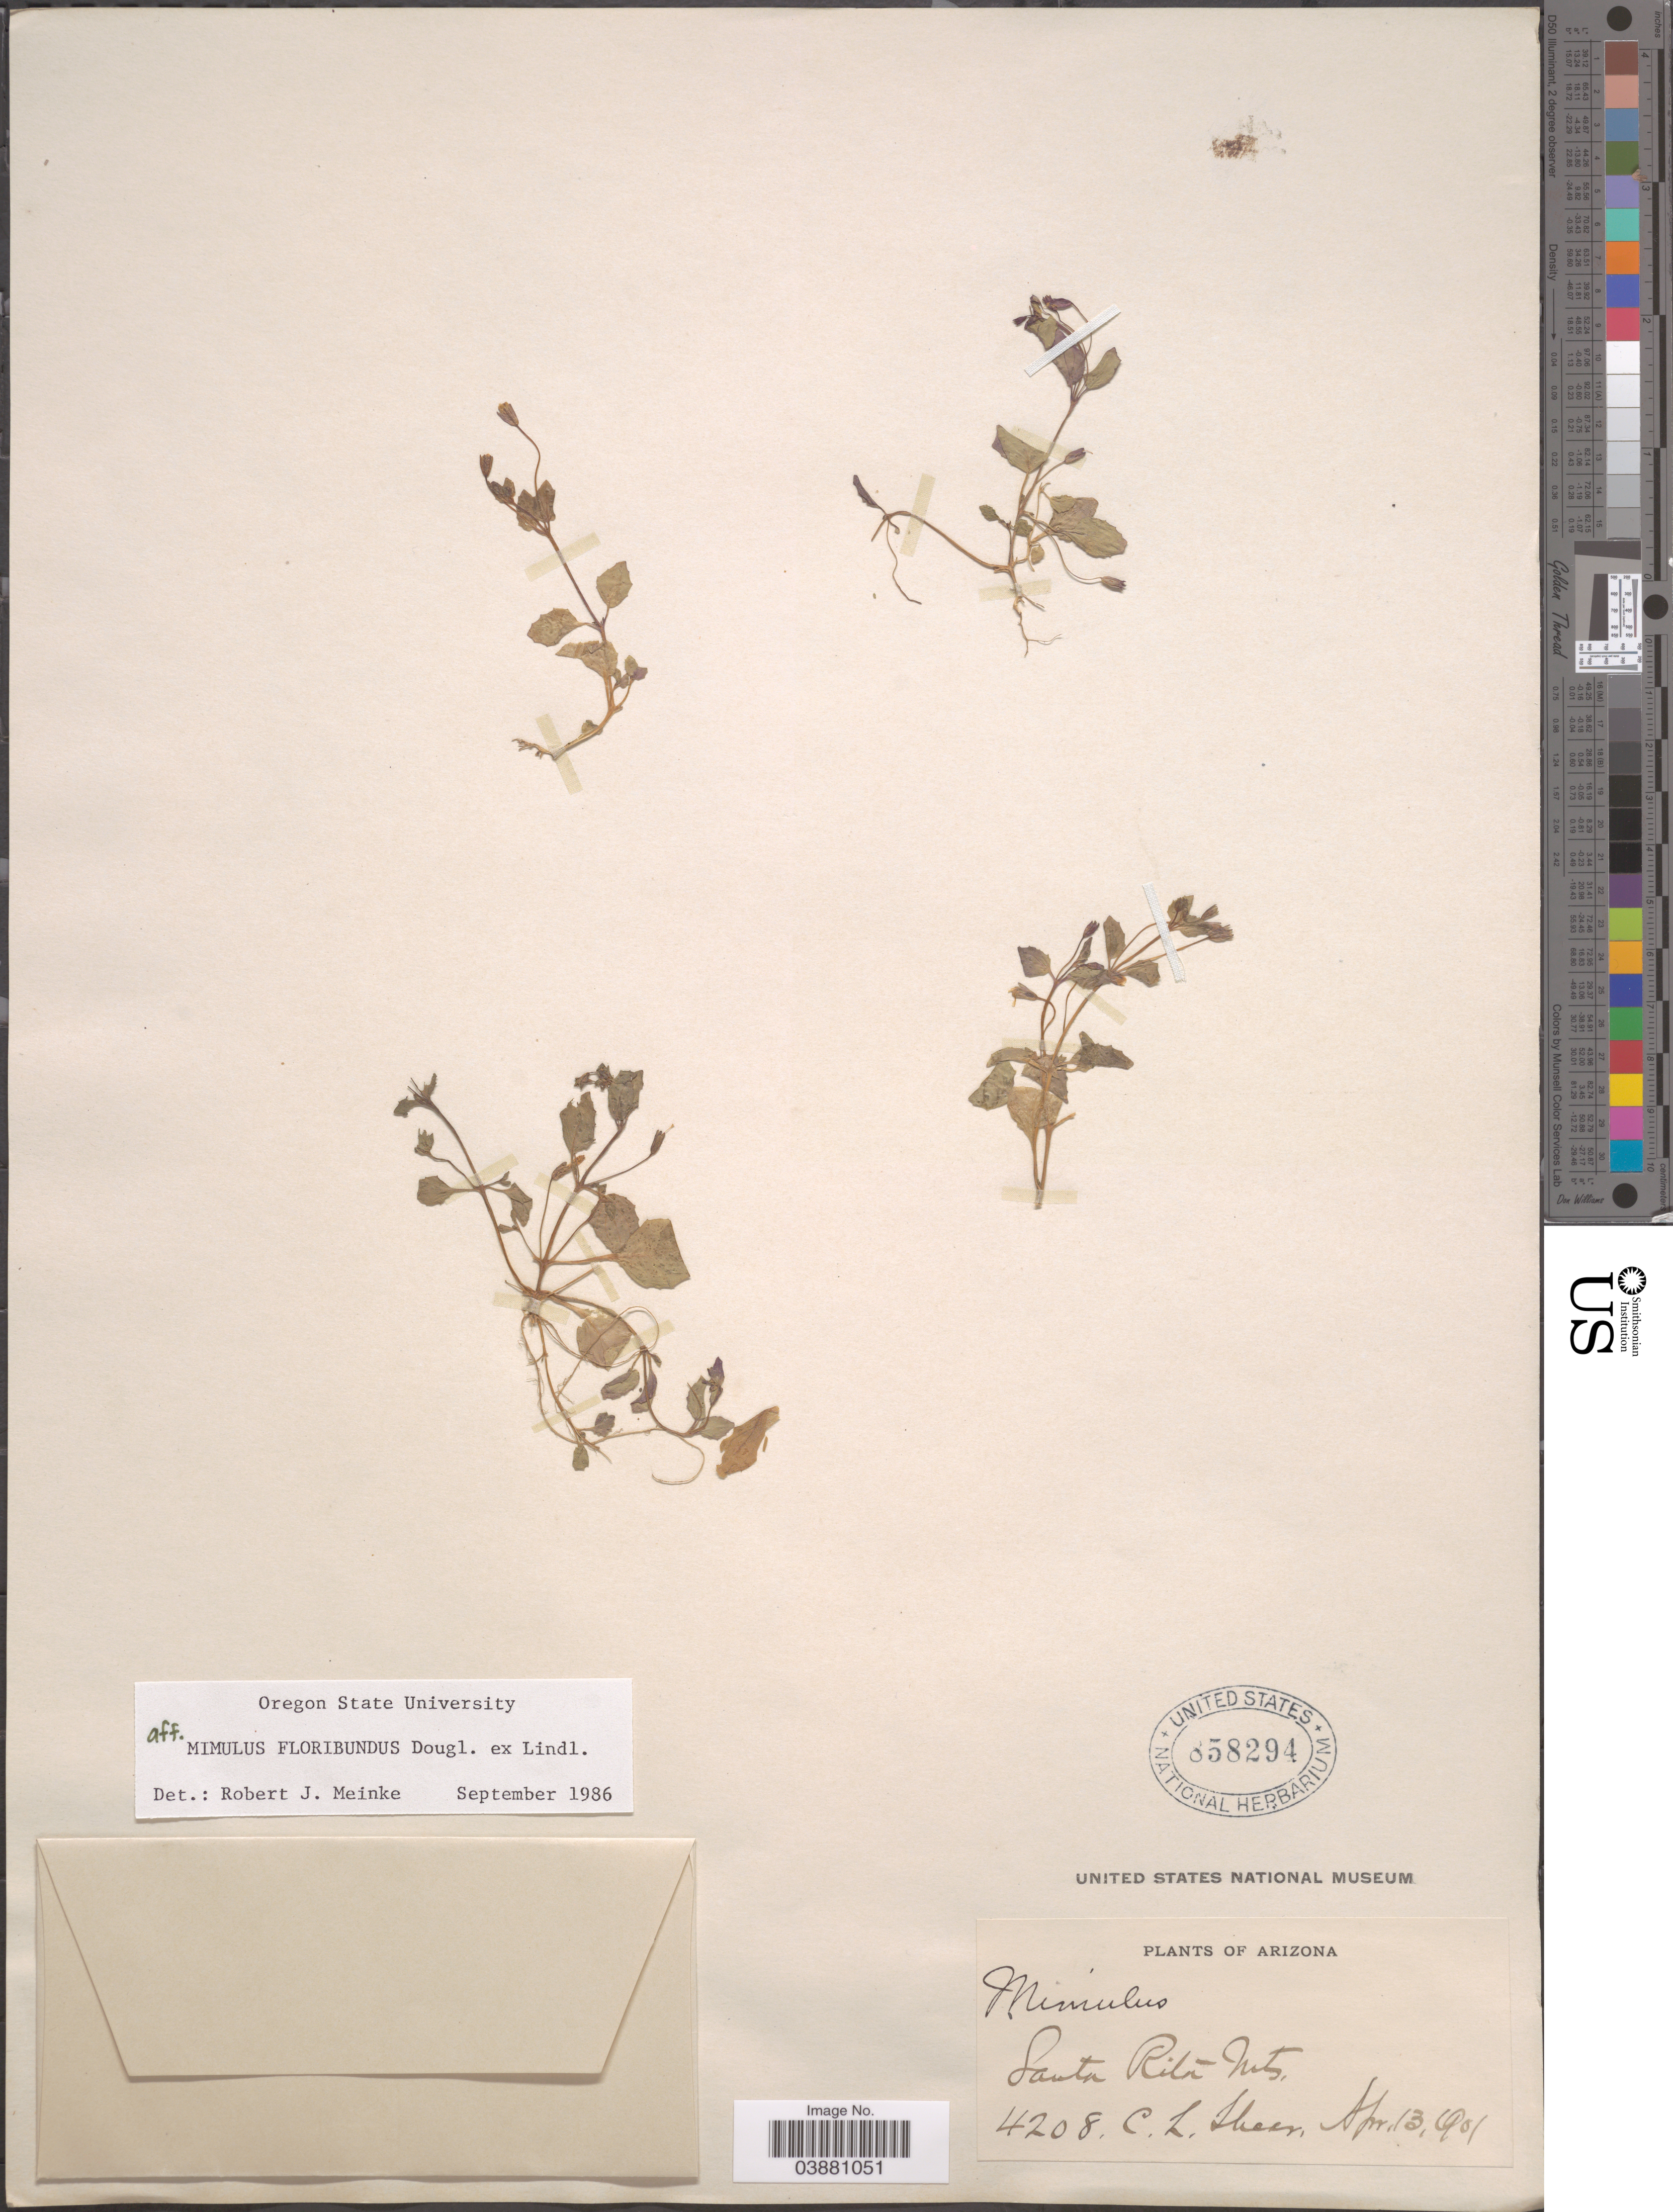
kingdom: Plantae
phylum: Tracheophyta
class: Magnoliopsida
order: Lamiales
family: Phrymaceae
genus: Mimulus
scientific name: Mimulus floribundus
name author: Douglas ex Lindl.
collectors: C. L. Shear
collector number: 4208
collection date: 1901-04-13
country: United States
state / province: Arizona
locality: Santa Rita Mts.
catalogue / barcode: US 858294